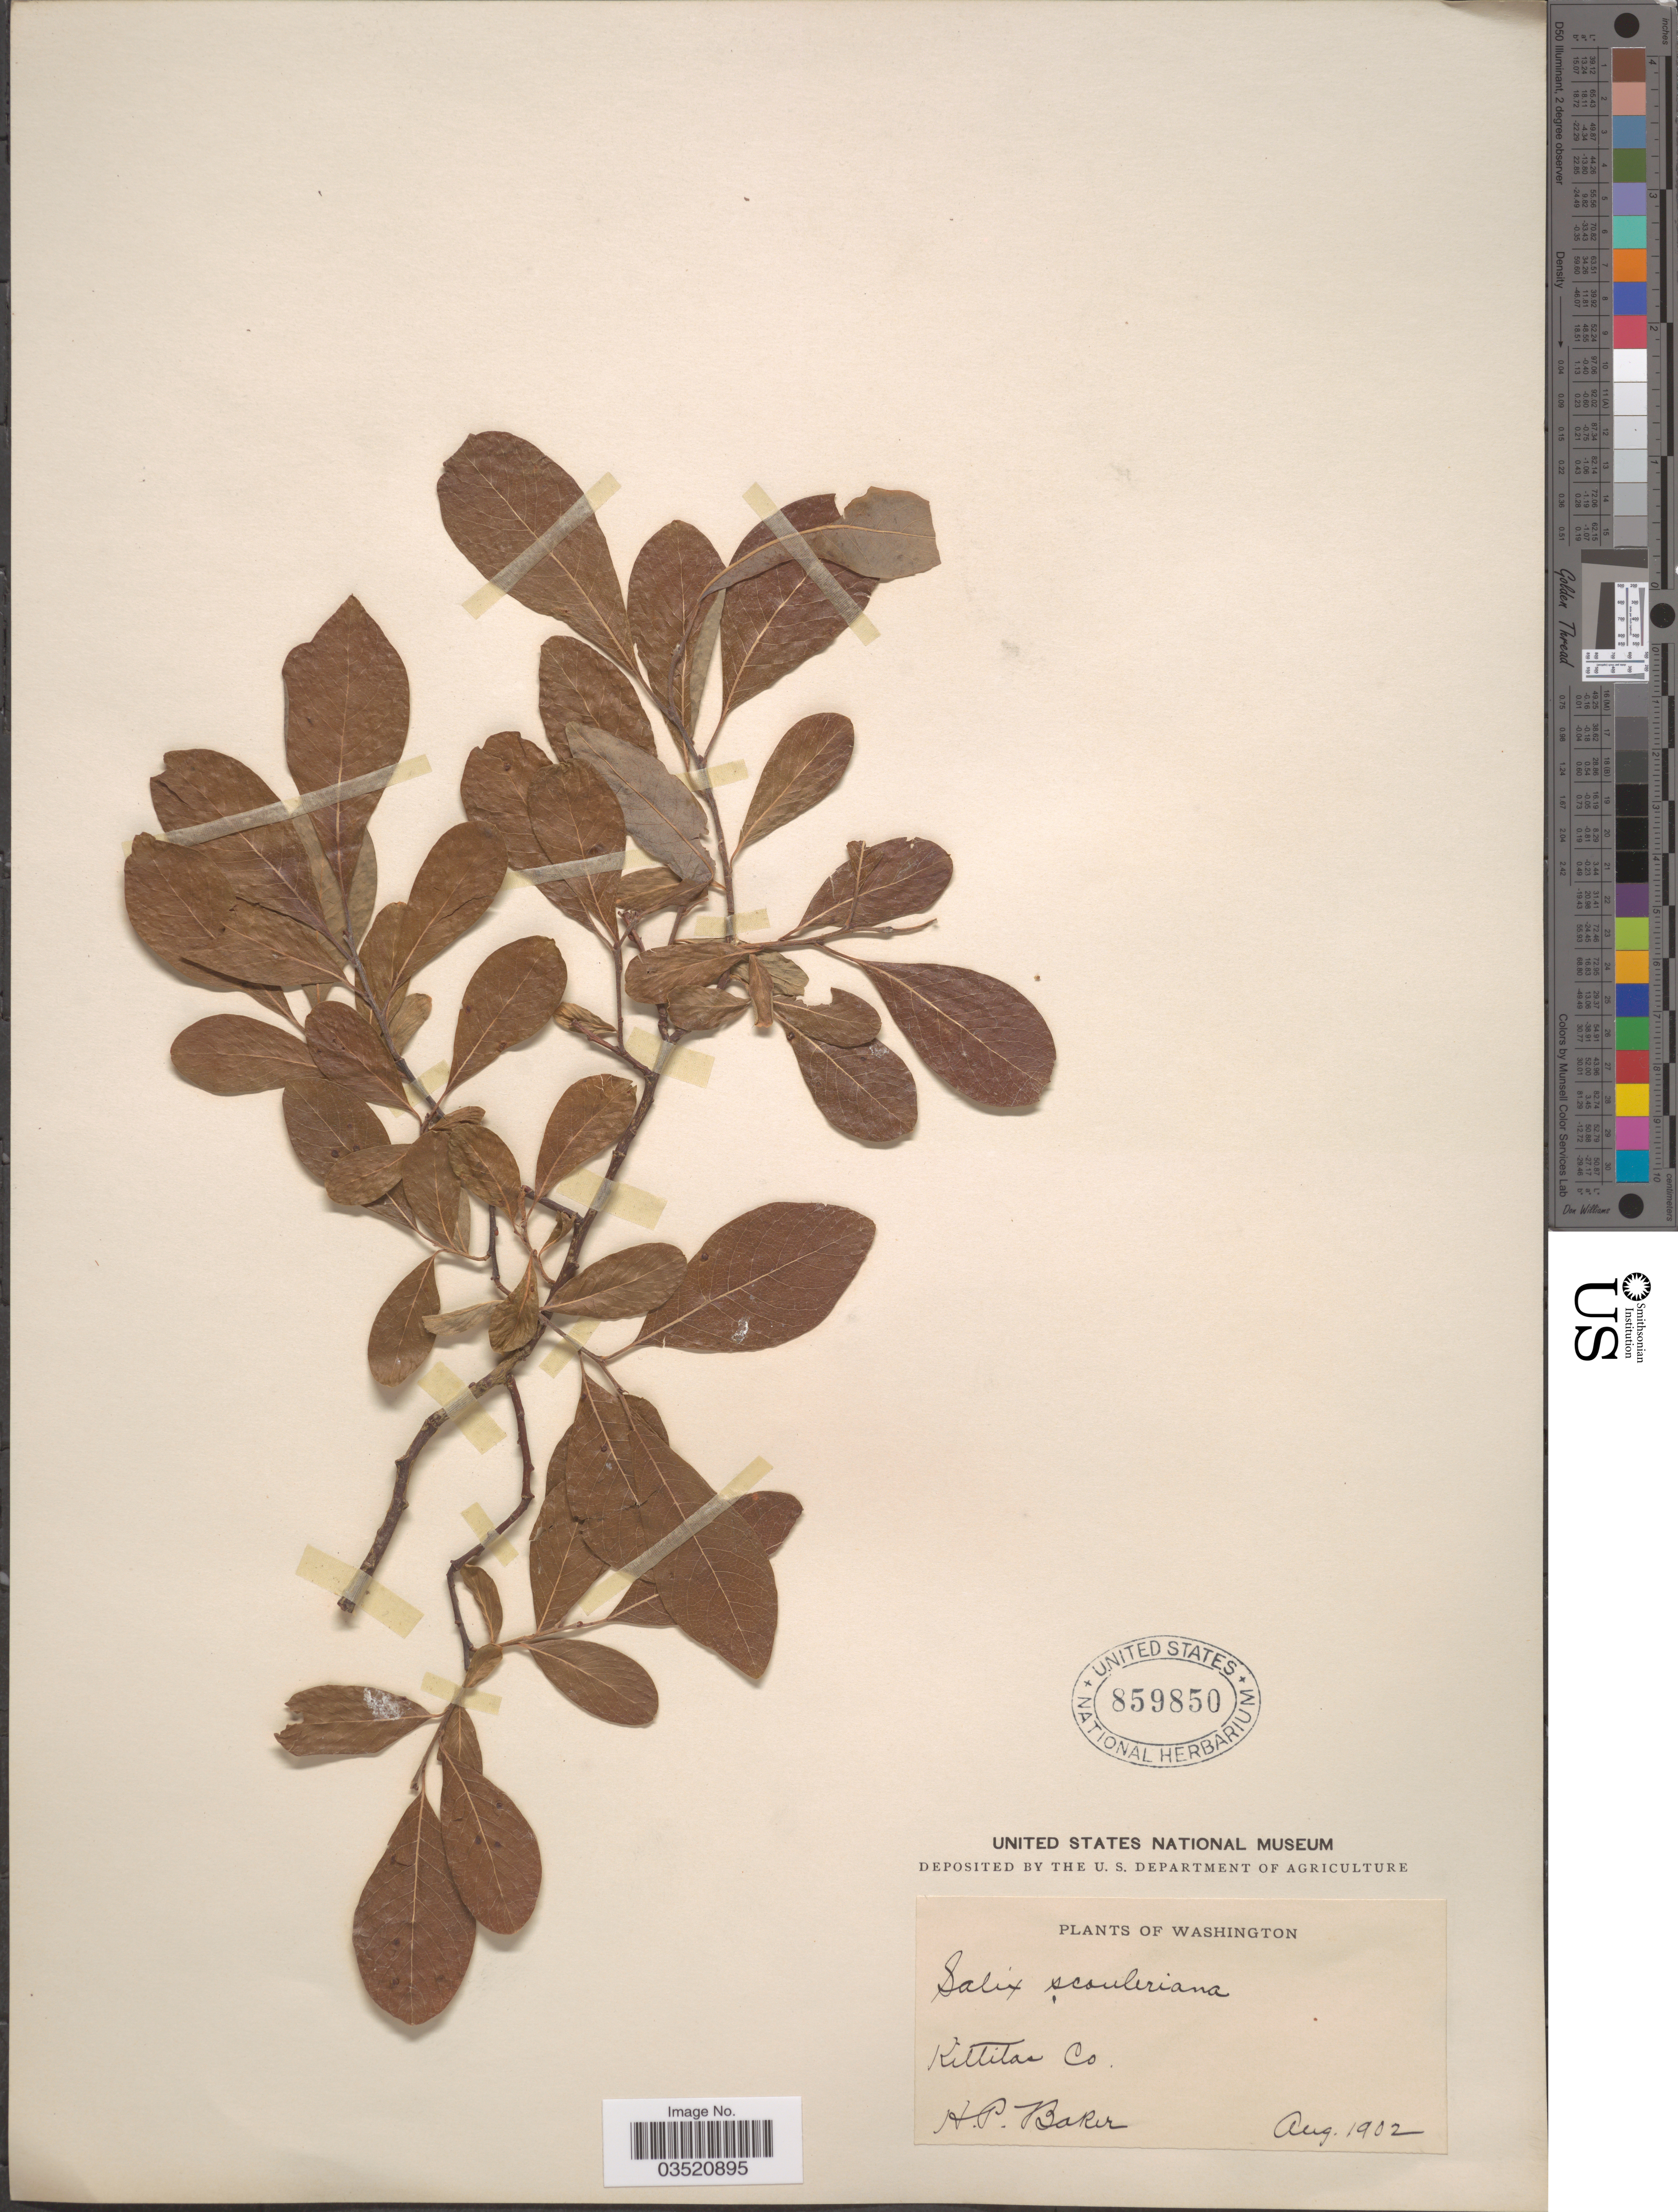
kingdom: Plantae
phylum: Tracheophyta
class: Magnoliopsida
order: Malpighiales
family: Salicaceae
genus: Salix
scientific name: Salix scouleriana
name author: Barratt ex Hook.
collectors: H. P. Baker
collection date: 1902-08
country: United States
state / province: Washington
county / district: Kittitas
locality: Kittitas Co.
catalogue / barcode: US 859850